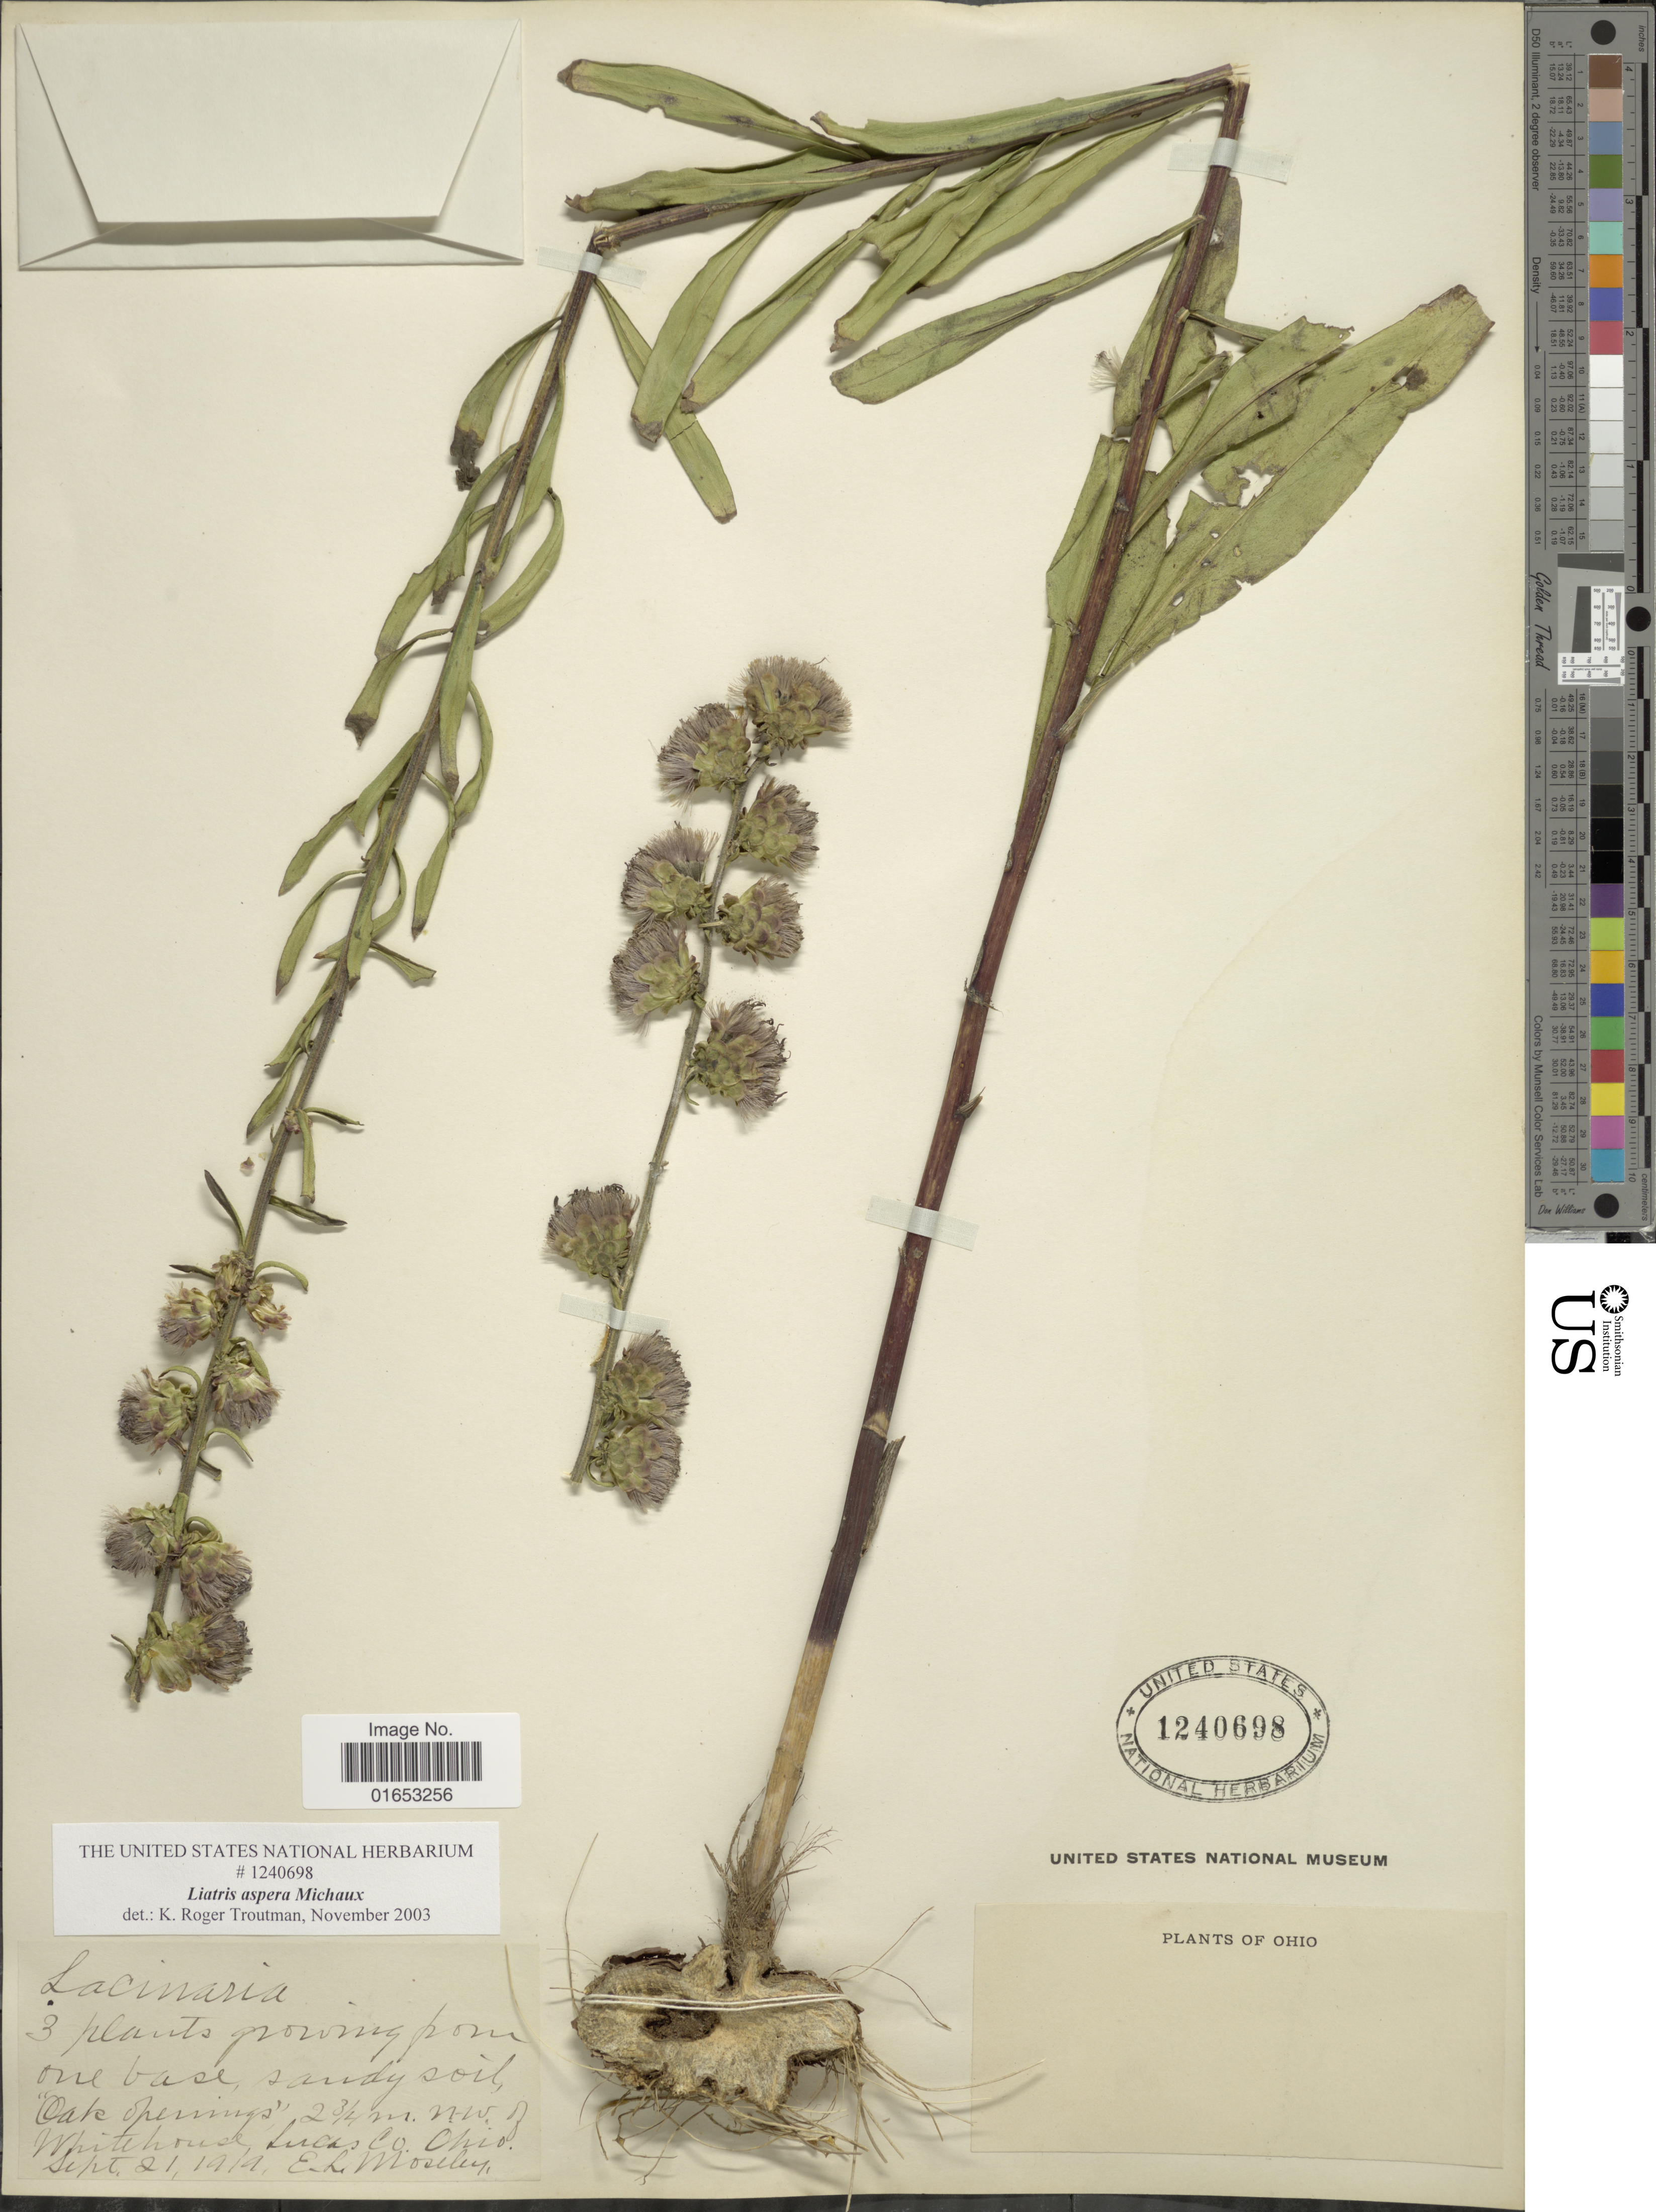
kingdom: Plantae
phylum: Tracheophyta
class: Magnoliopsida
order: Asterales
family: Asteraceae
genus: Liatris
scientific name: Liatris aspera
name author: Michx.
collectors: E. Moseley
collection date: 1919-09-21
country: United States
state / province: Ohio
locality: Oak openings, 2 ¾ m. n-w of Whitehouse, Lucas Co.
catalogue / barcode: US 1240698